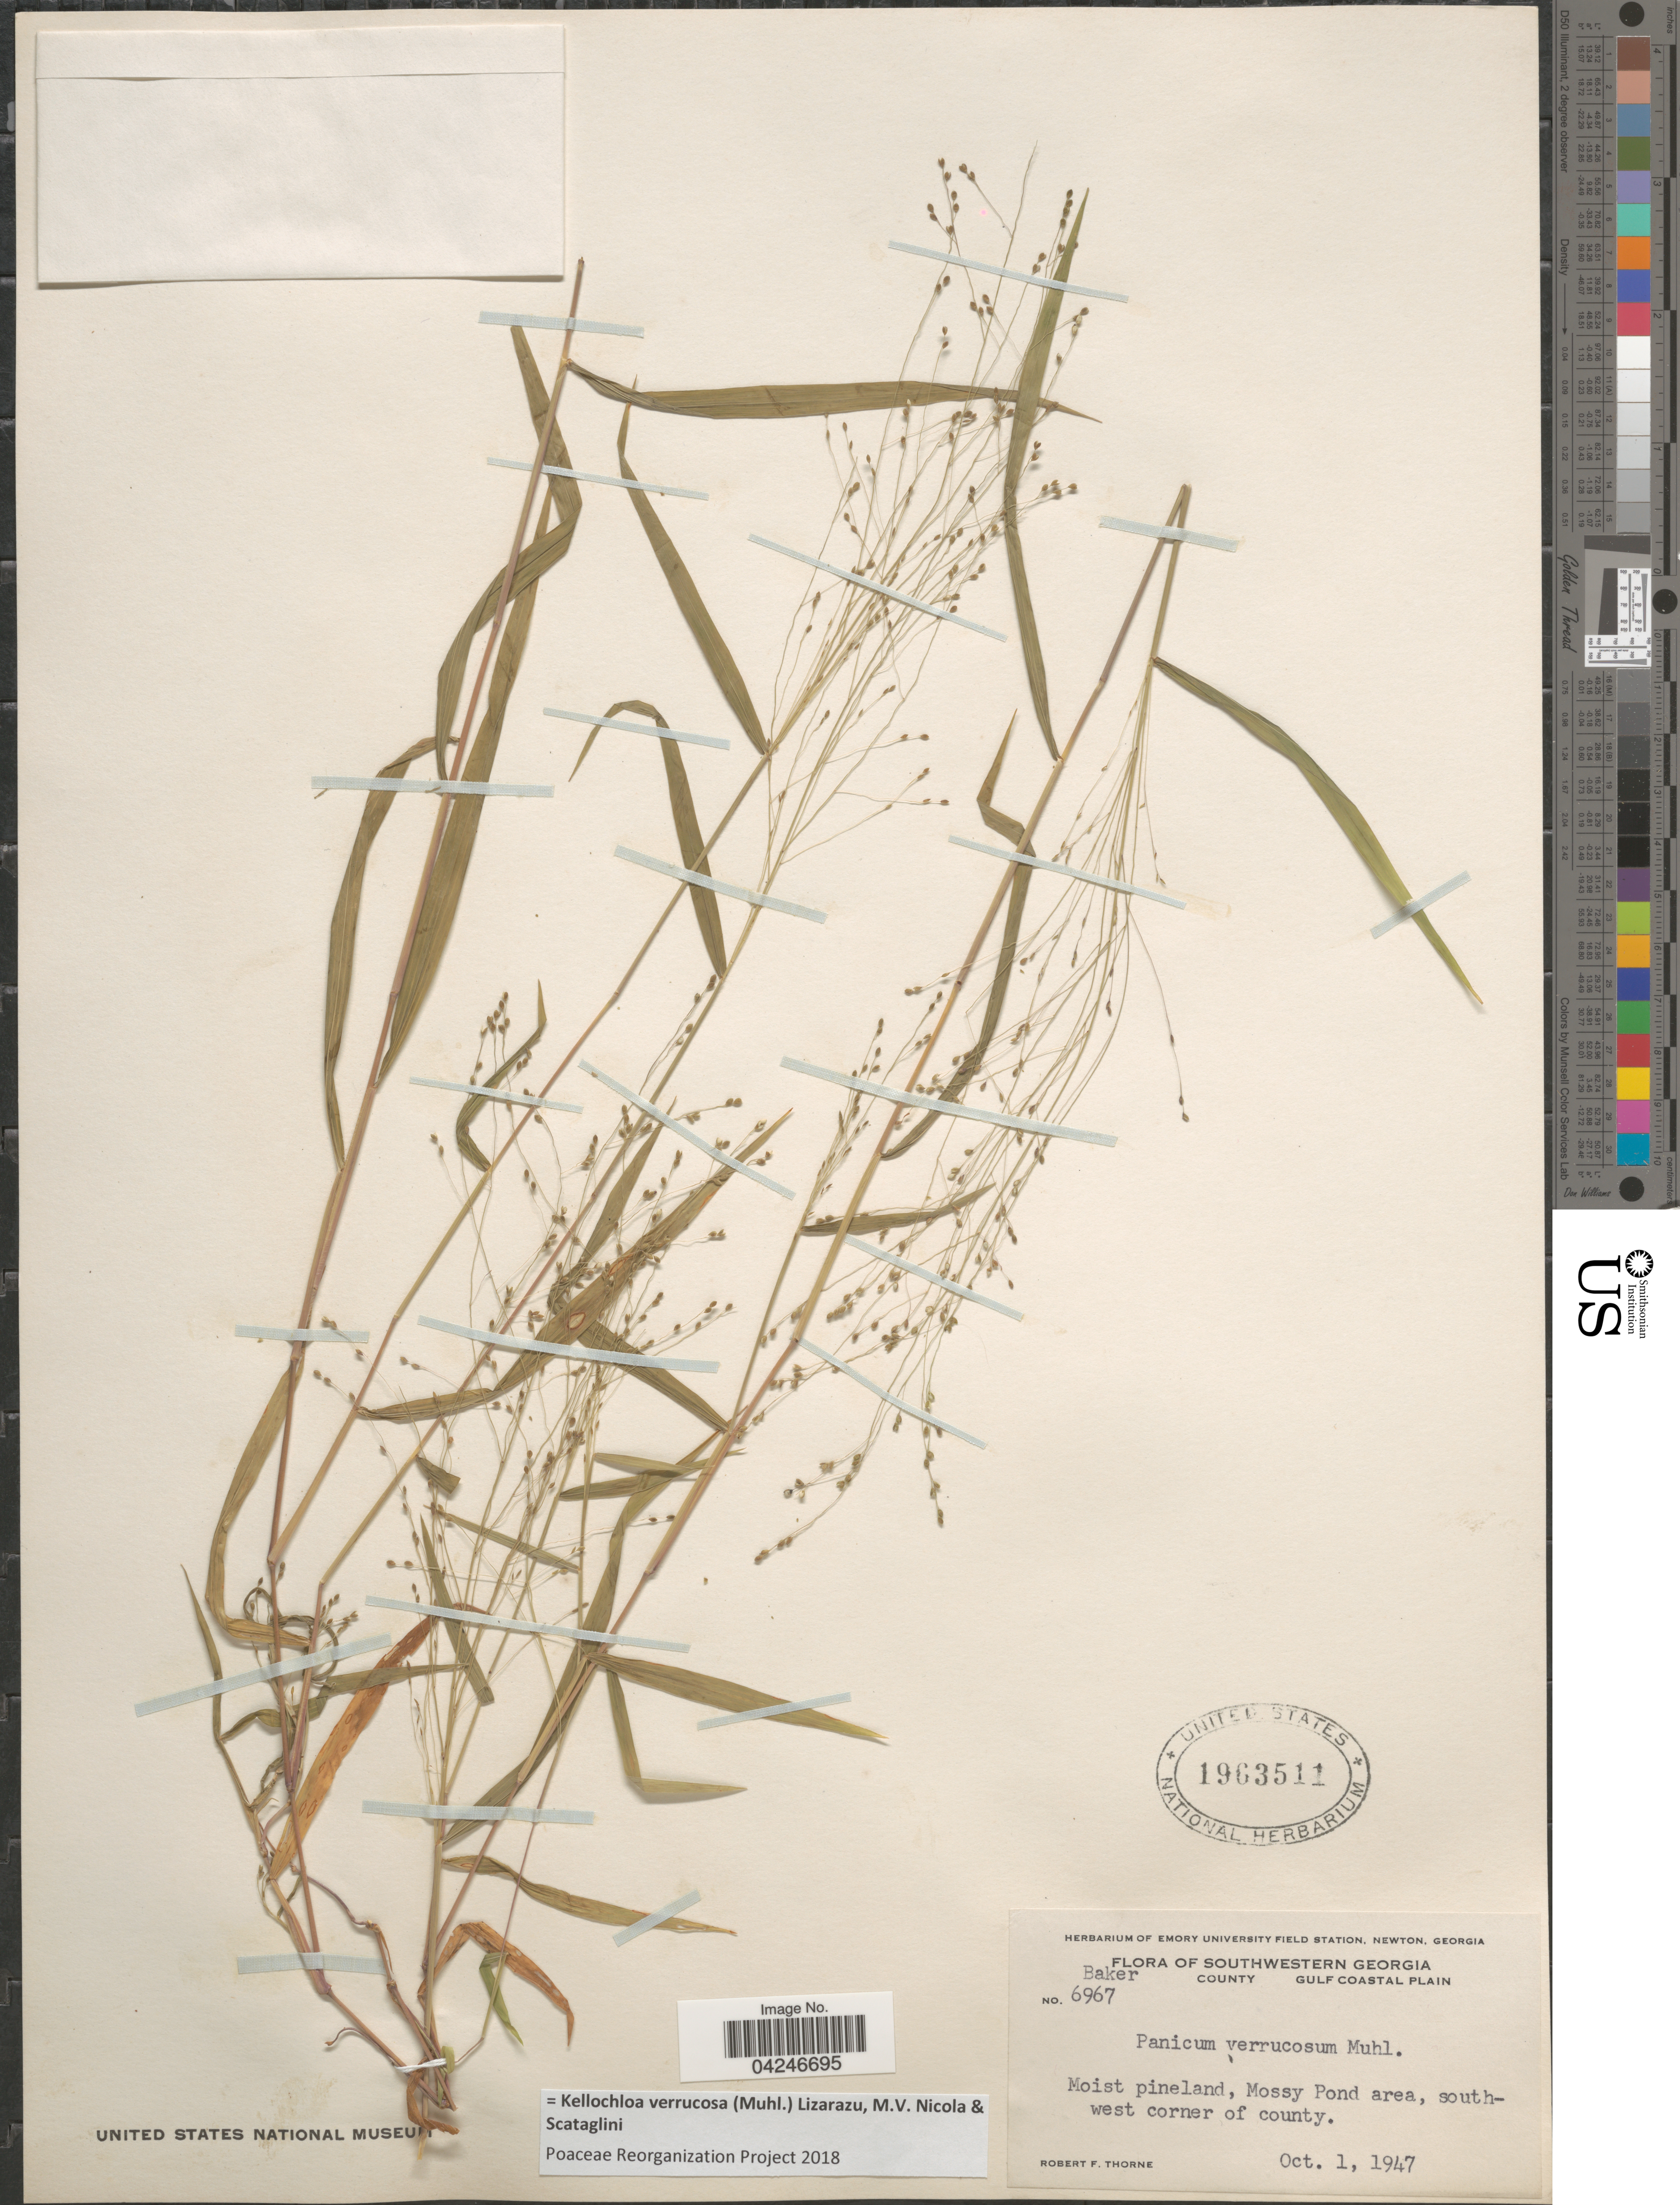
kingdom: Plantae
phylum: Tracheophyta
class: Liliopsida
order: Poales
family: Poaceae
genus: Kellochloa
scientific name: Kellochloa verrucosa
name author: (Muhl.) Lizarazu et al.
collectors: R. F. Thorne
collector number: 6967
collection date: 1947-10-01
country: United States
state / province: Georgia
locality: Southwestern Georgia. Baker County. Gulf Coastal Plain. Mossy Pond area, southwest corner of county.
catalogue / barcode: US 1963511